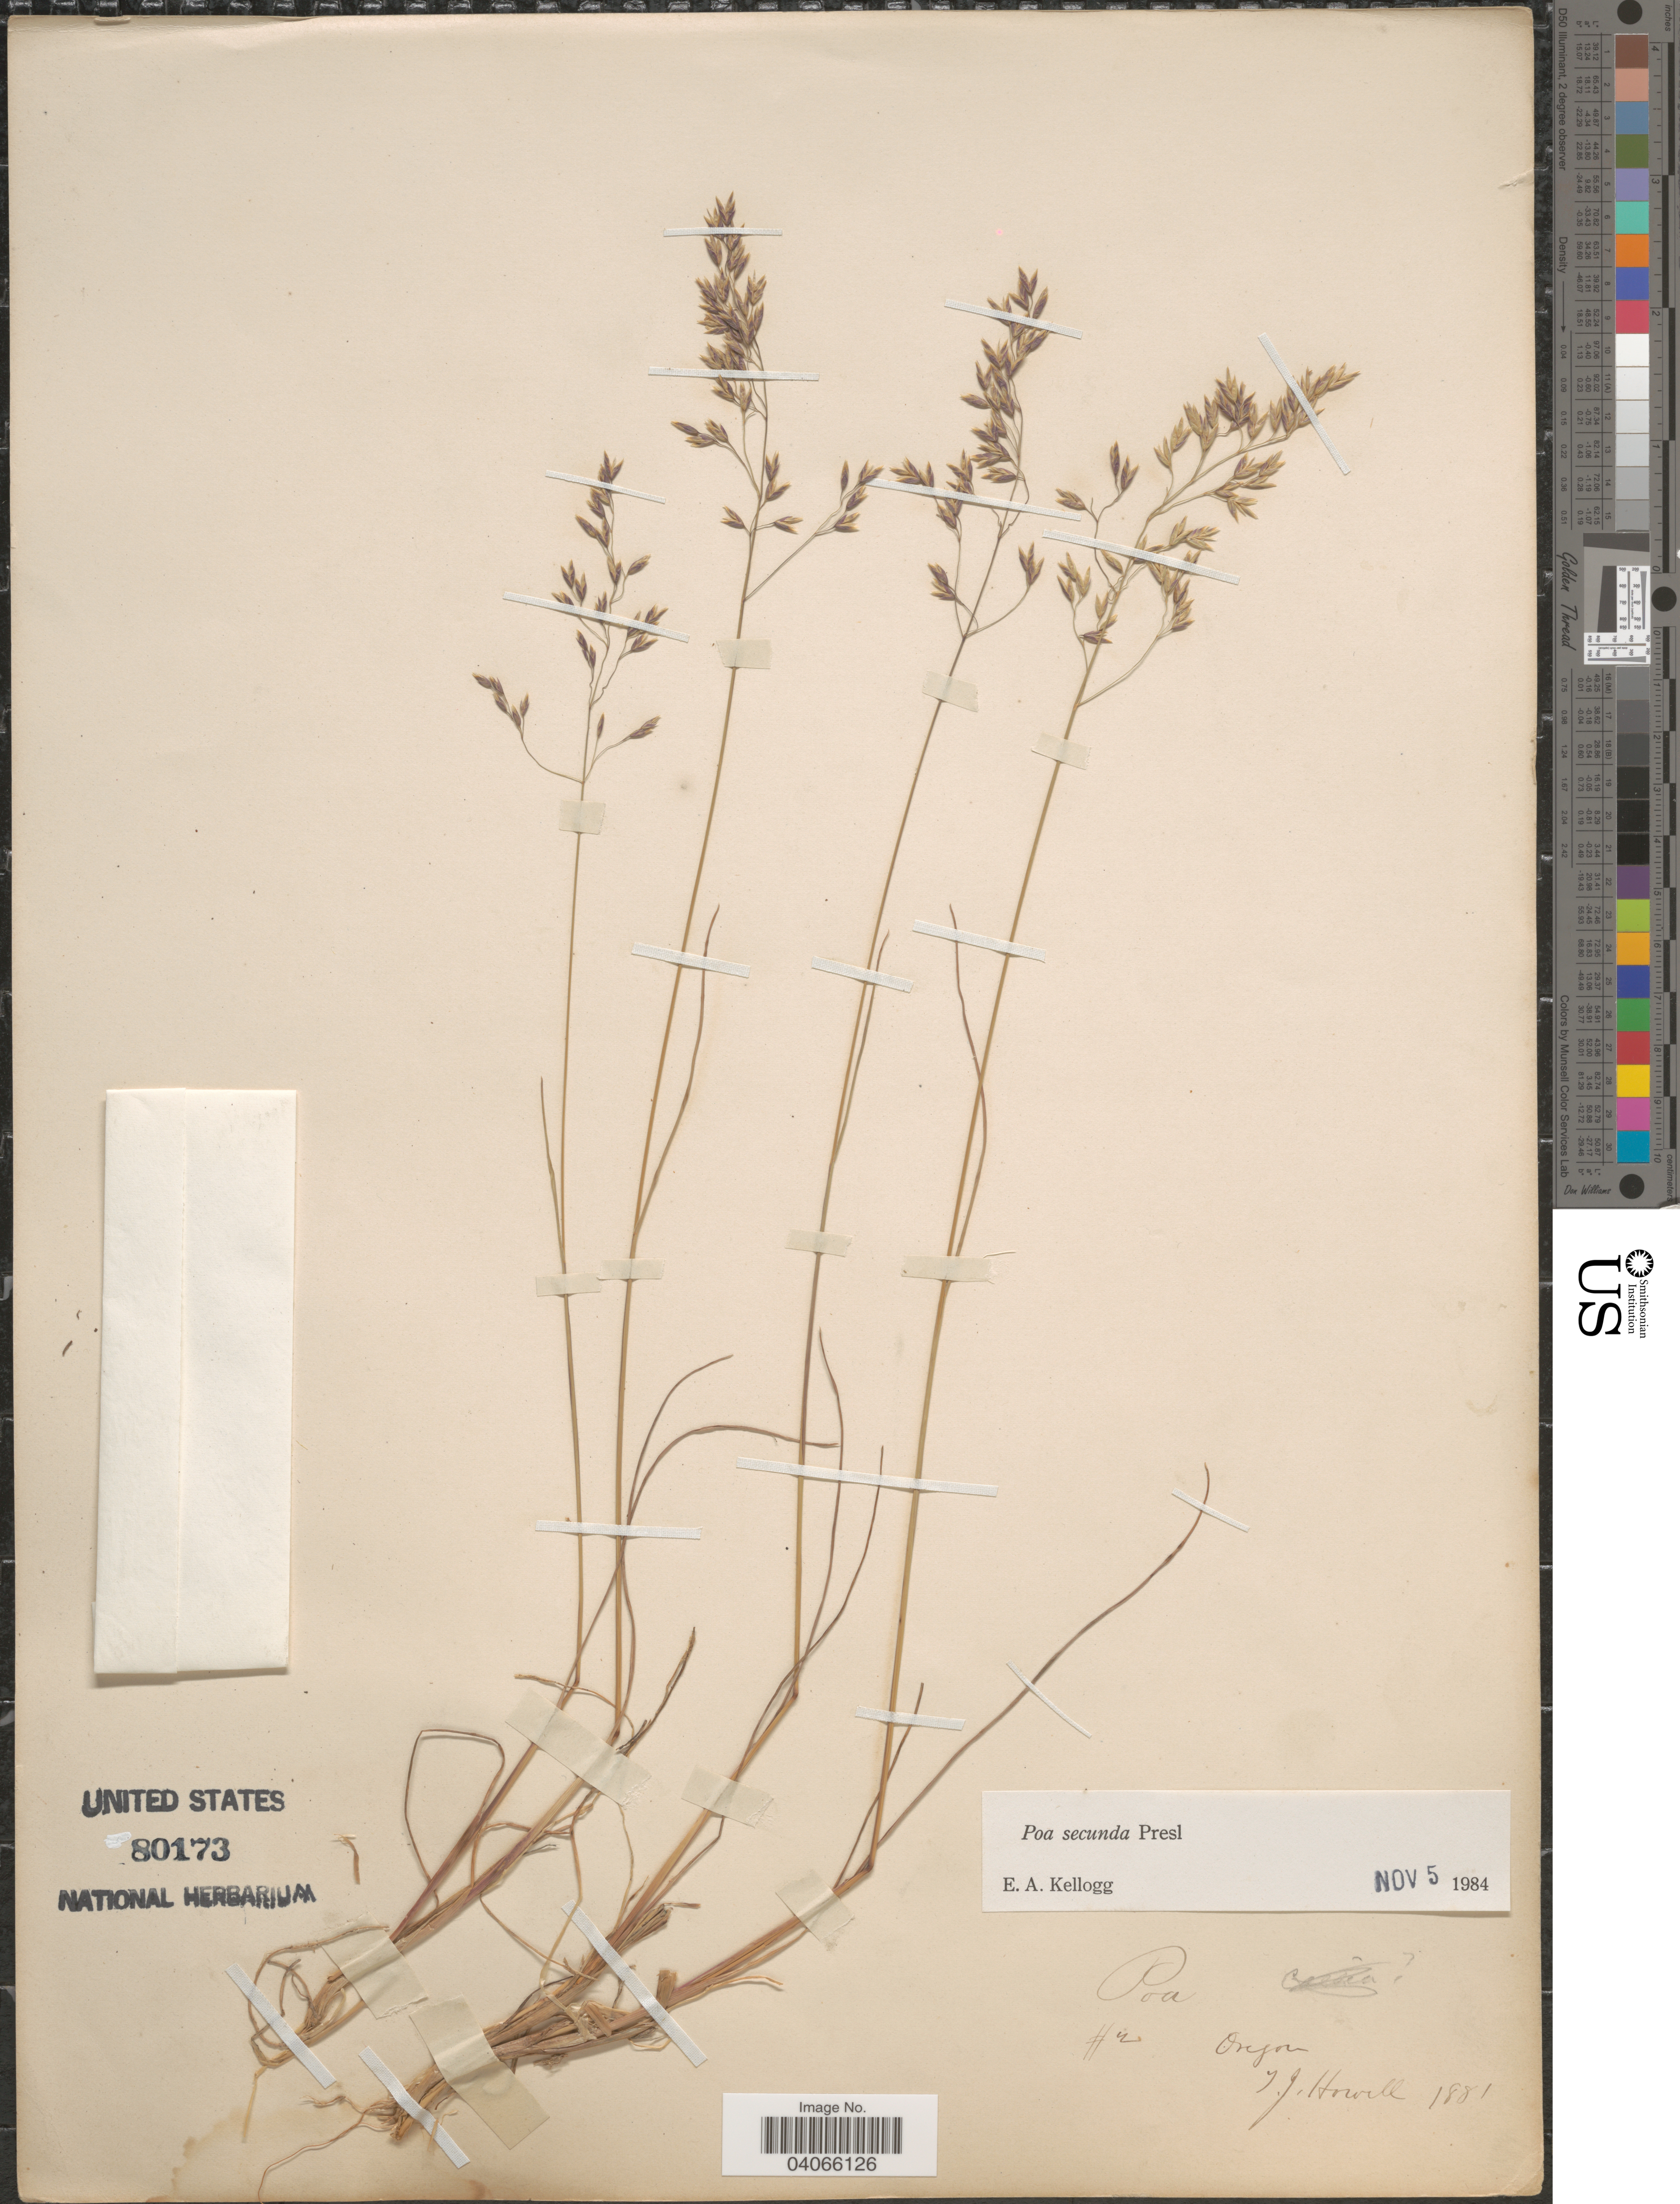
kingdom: Plantae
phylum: Tracheophyta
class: Liliopsida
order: Poales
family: Poaceae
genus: Poa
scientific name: Poa secunda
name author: J. Presl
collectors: T. J. Howell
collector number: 2*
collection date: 1881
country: United States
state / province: Oregon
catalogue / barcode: US 80173